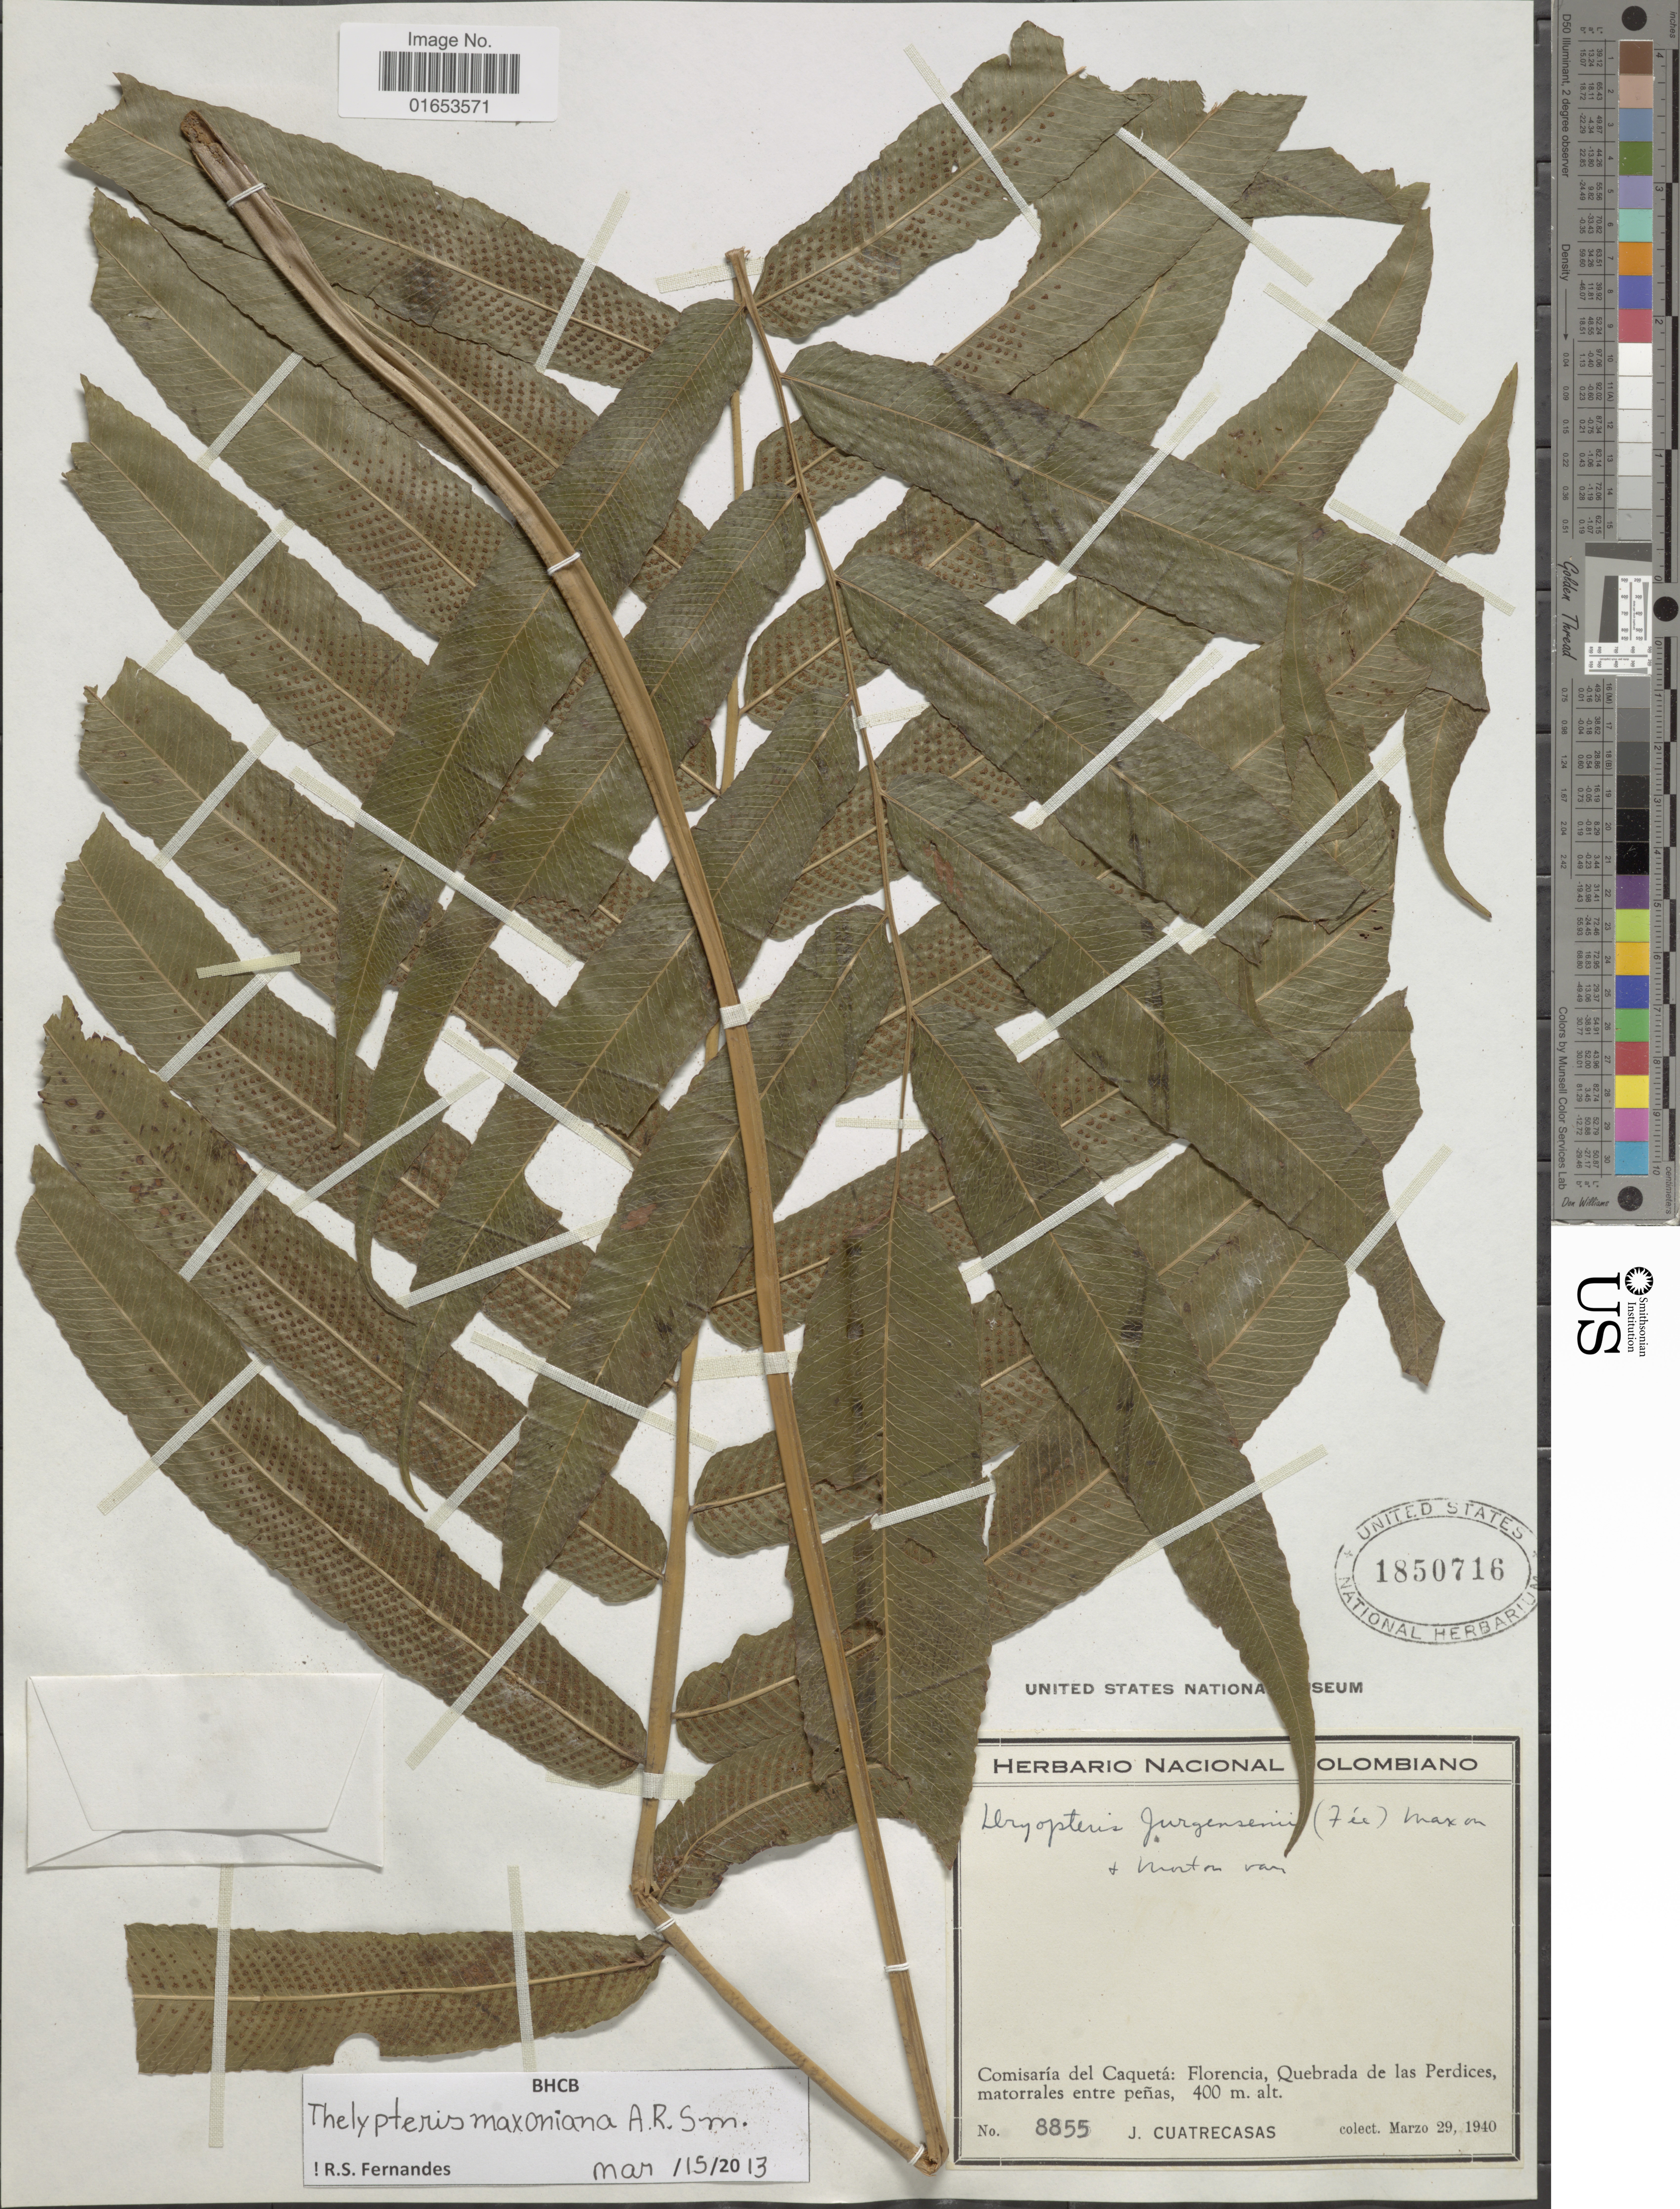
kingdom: Plantae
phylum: Tracheophyta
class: Polypodiopsida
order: Polypodiales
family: Thelypteridaceae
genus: Meniscium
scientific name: Meniscium hostmannii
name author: (Klotzsch) R.S. Fernandes & Salino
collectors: J. Cuatrecasas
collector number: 8855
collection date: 1940-03-29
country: Colombia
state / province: Caquetá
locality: Florencia, Quebrada de las Perdices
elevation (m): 400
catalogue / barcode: US 1850716